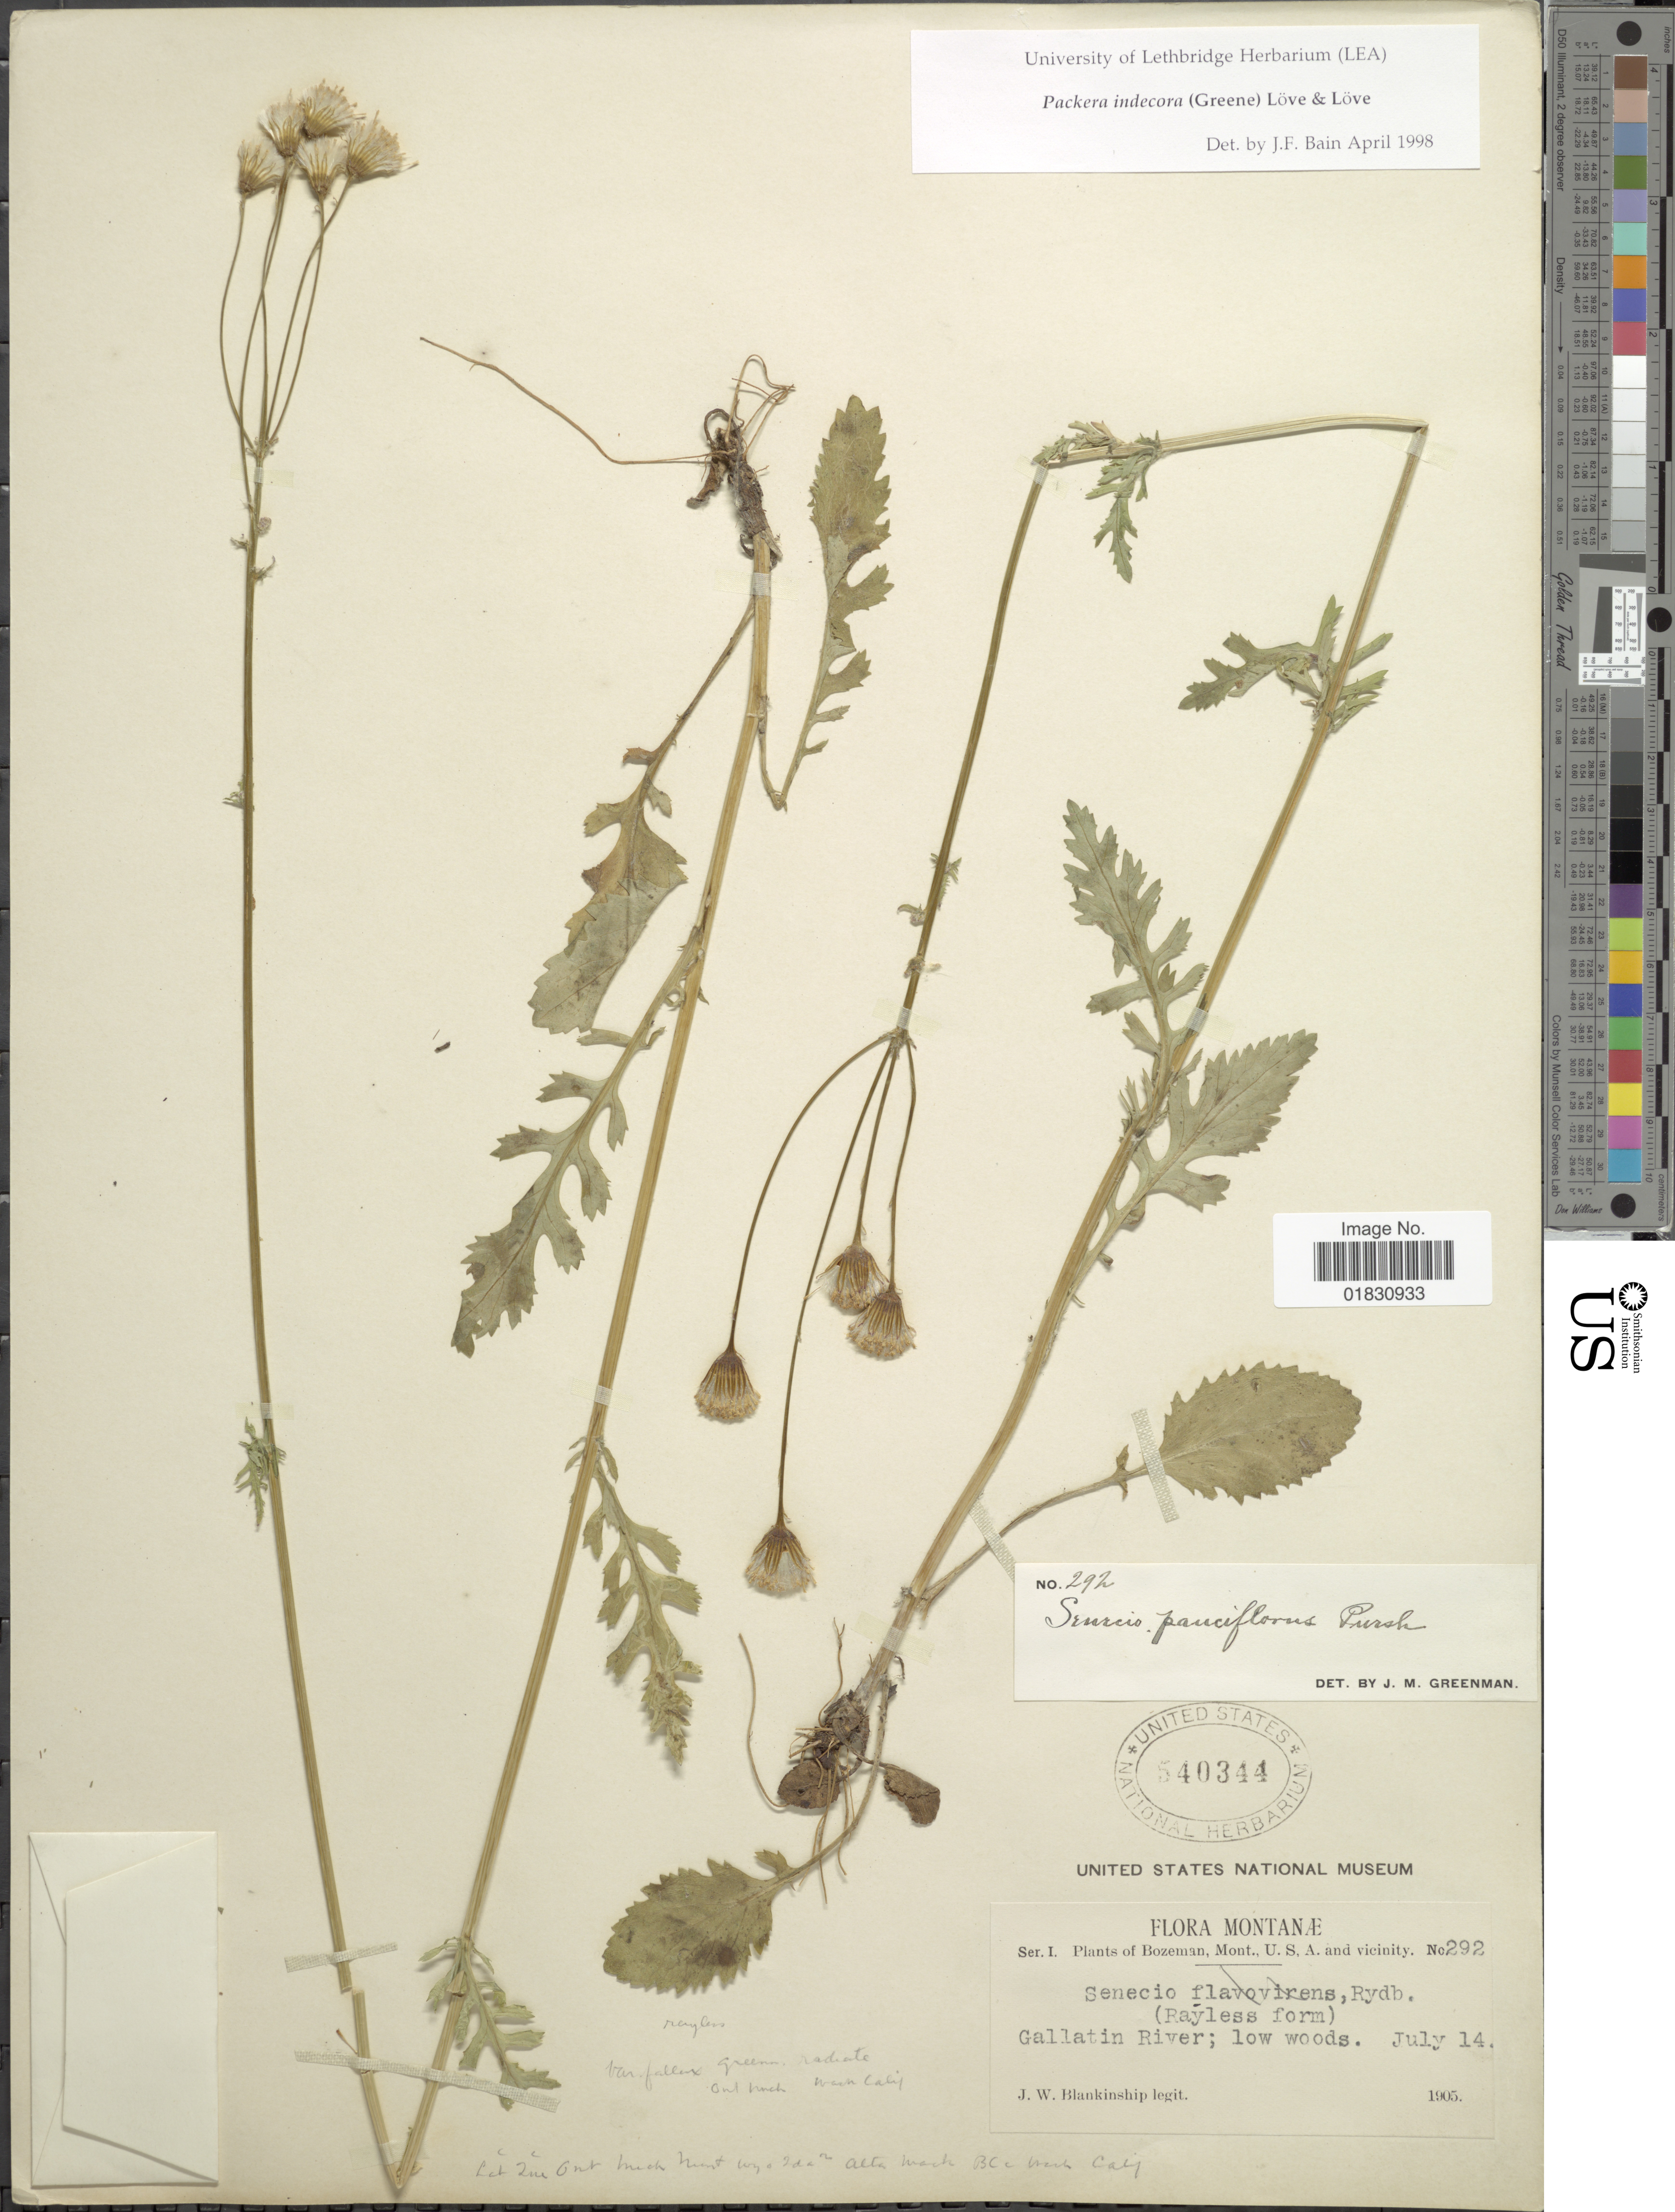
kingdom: Plantae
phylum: Tracheophyta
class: Magnoliopsida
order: Asterales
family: Asteraceae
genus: Packera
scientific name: Packera indecora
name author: (Greene) Á. Löve & D. Löve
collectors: J. W. Blankinship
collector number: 292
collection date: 1905-07-14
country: United States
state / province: Montana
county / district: Gallatin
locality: Gallatin River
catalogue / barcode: US 540344